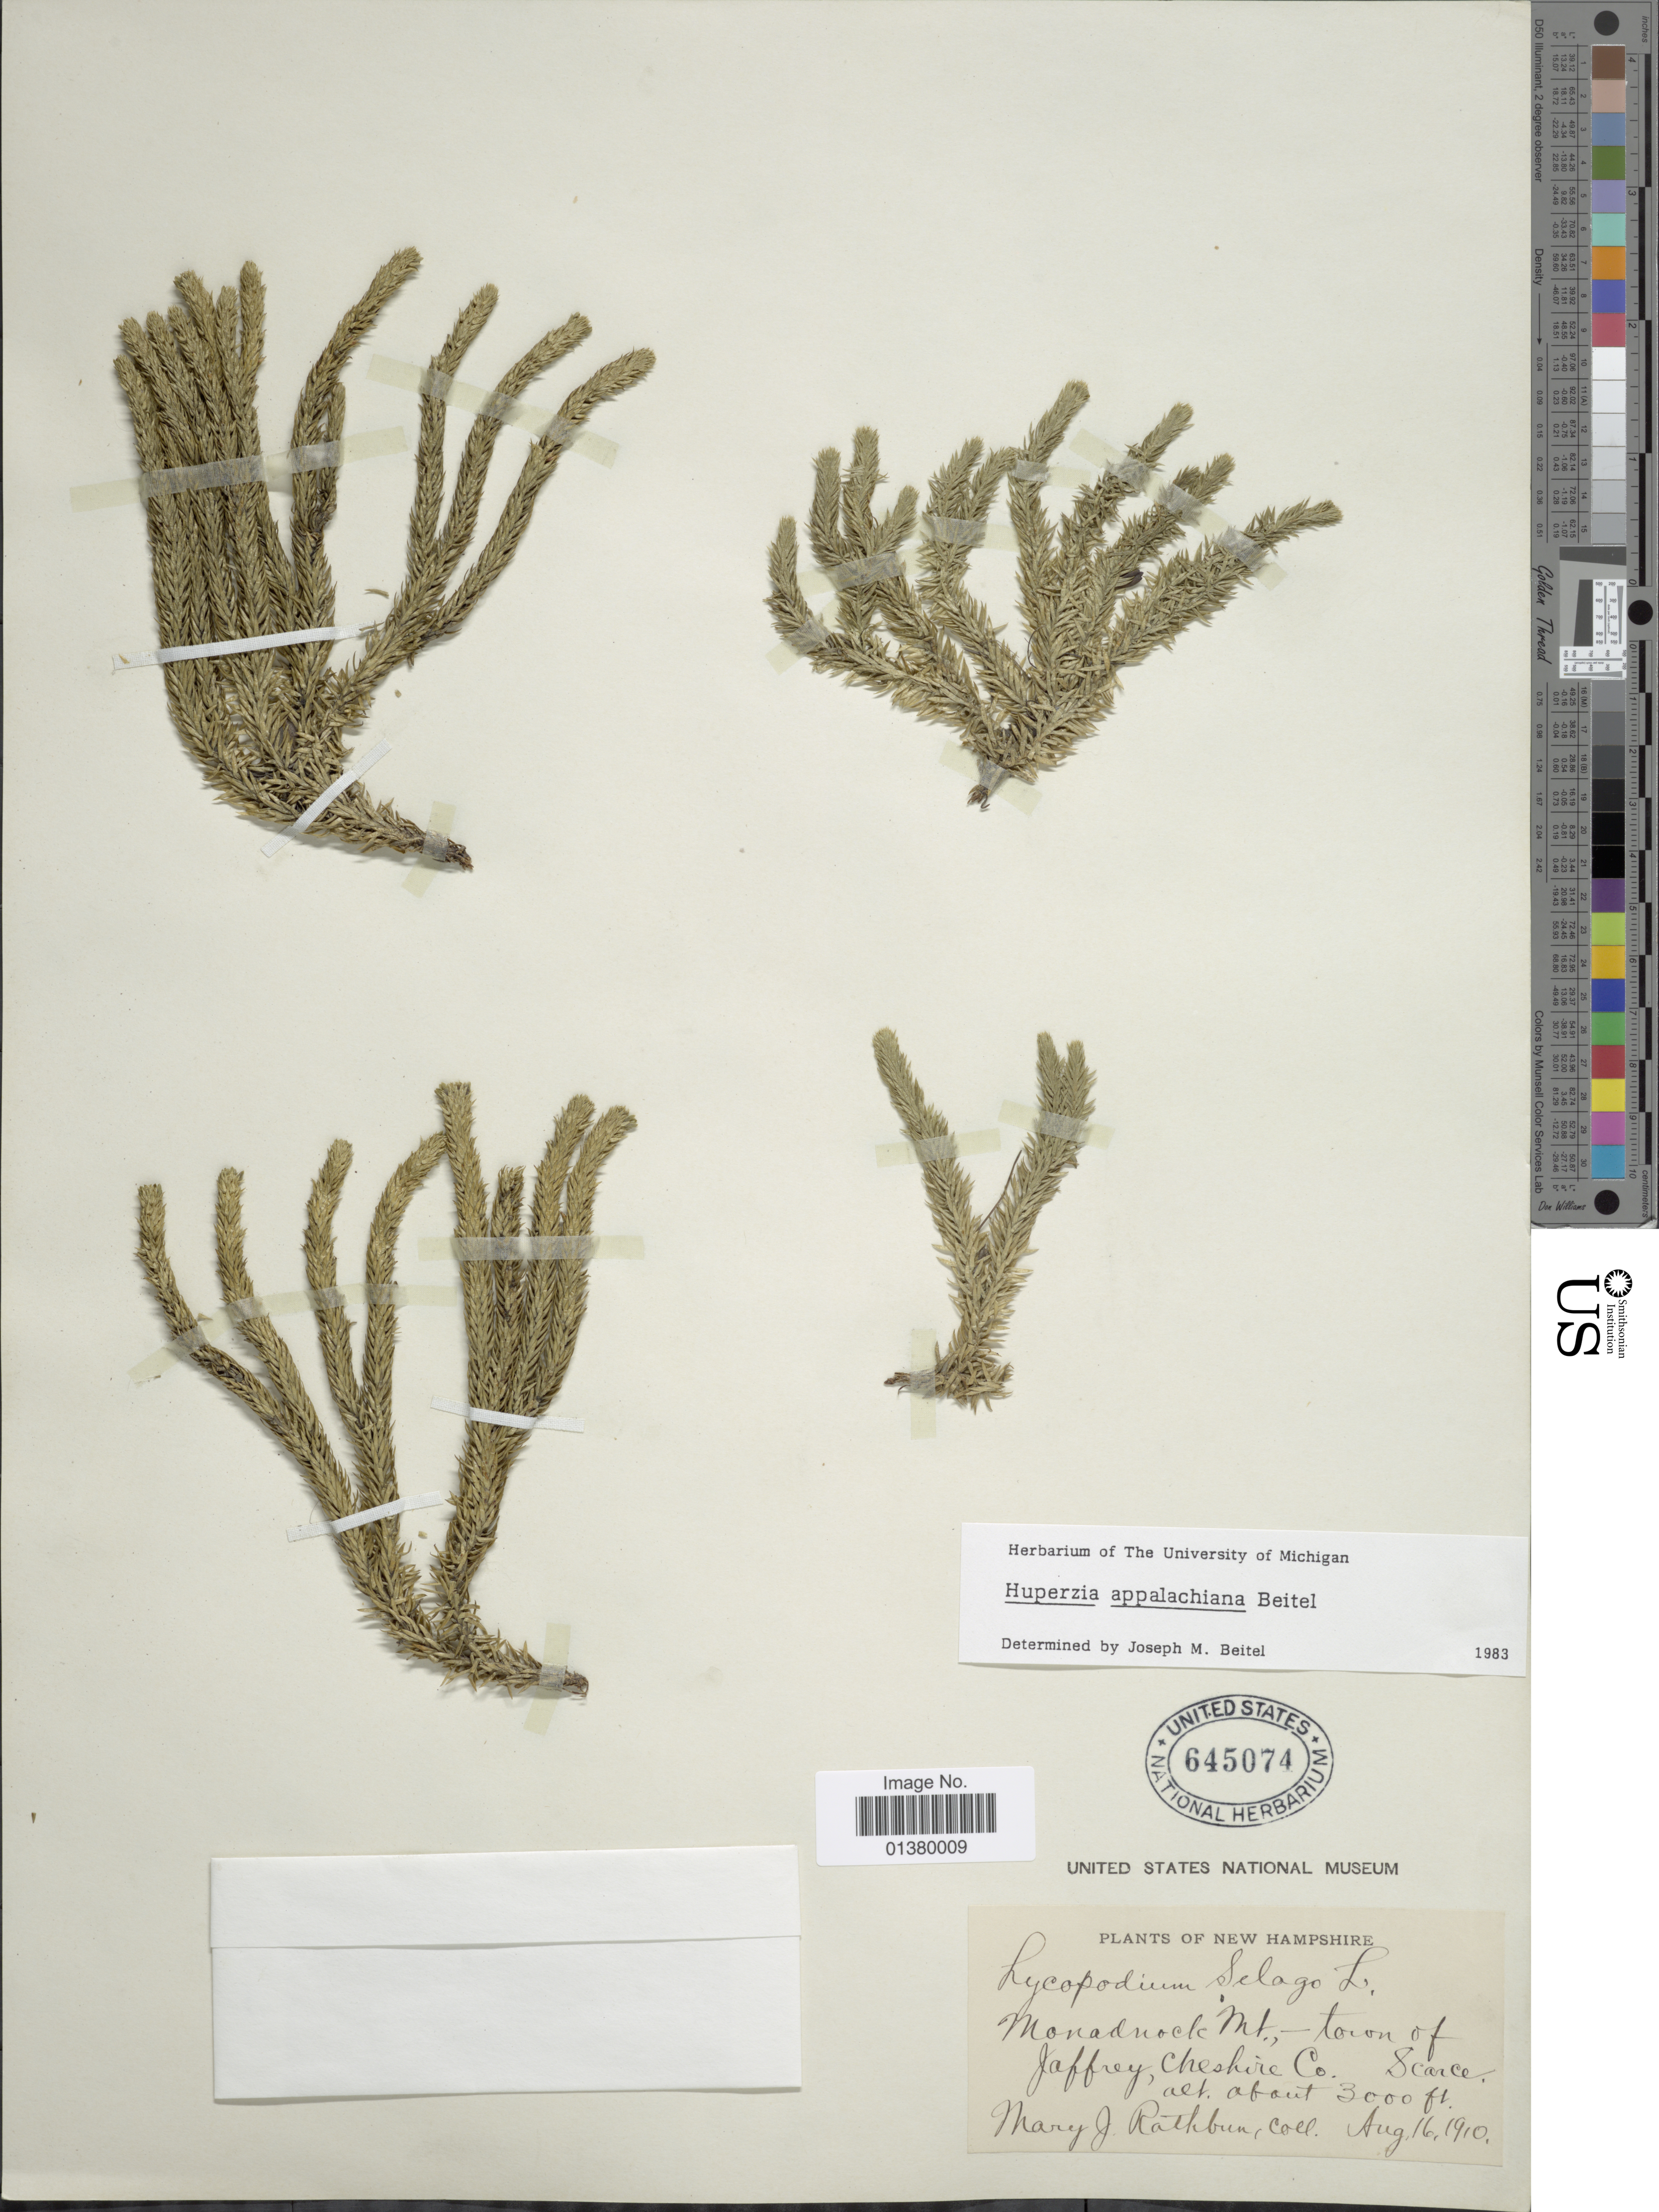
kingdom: Plantae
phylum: Tracheophyta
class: Lycopodiopsida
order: Lycopodiales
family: Lycopodiaceae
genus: Huperzia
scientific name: Huperzia appalachiana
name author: Beitel & Mickel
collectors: M. Rathbun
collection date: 1910-08-16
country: United States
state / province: New Hampshire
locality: Monadnock Mt - town of Jaffrey, Cheshire Co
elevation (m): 914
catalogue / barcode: US 645074